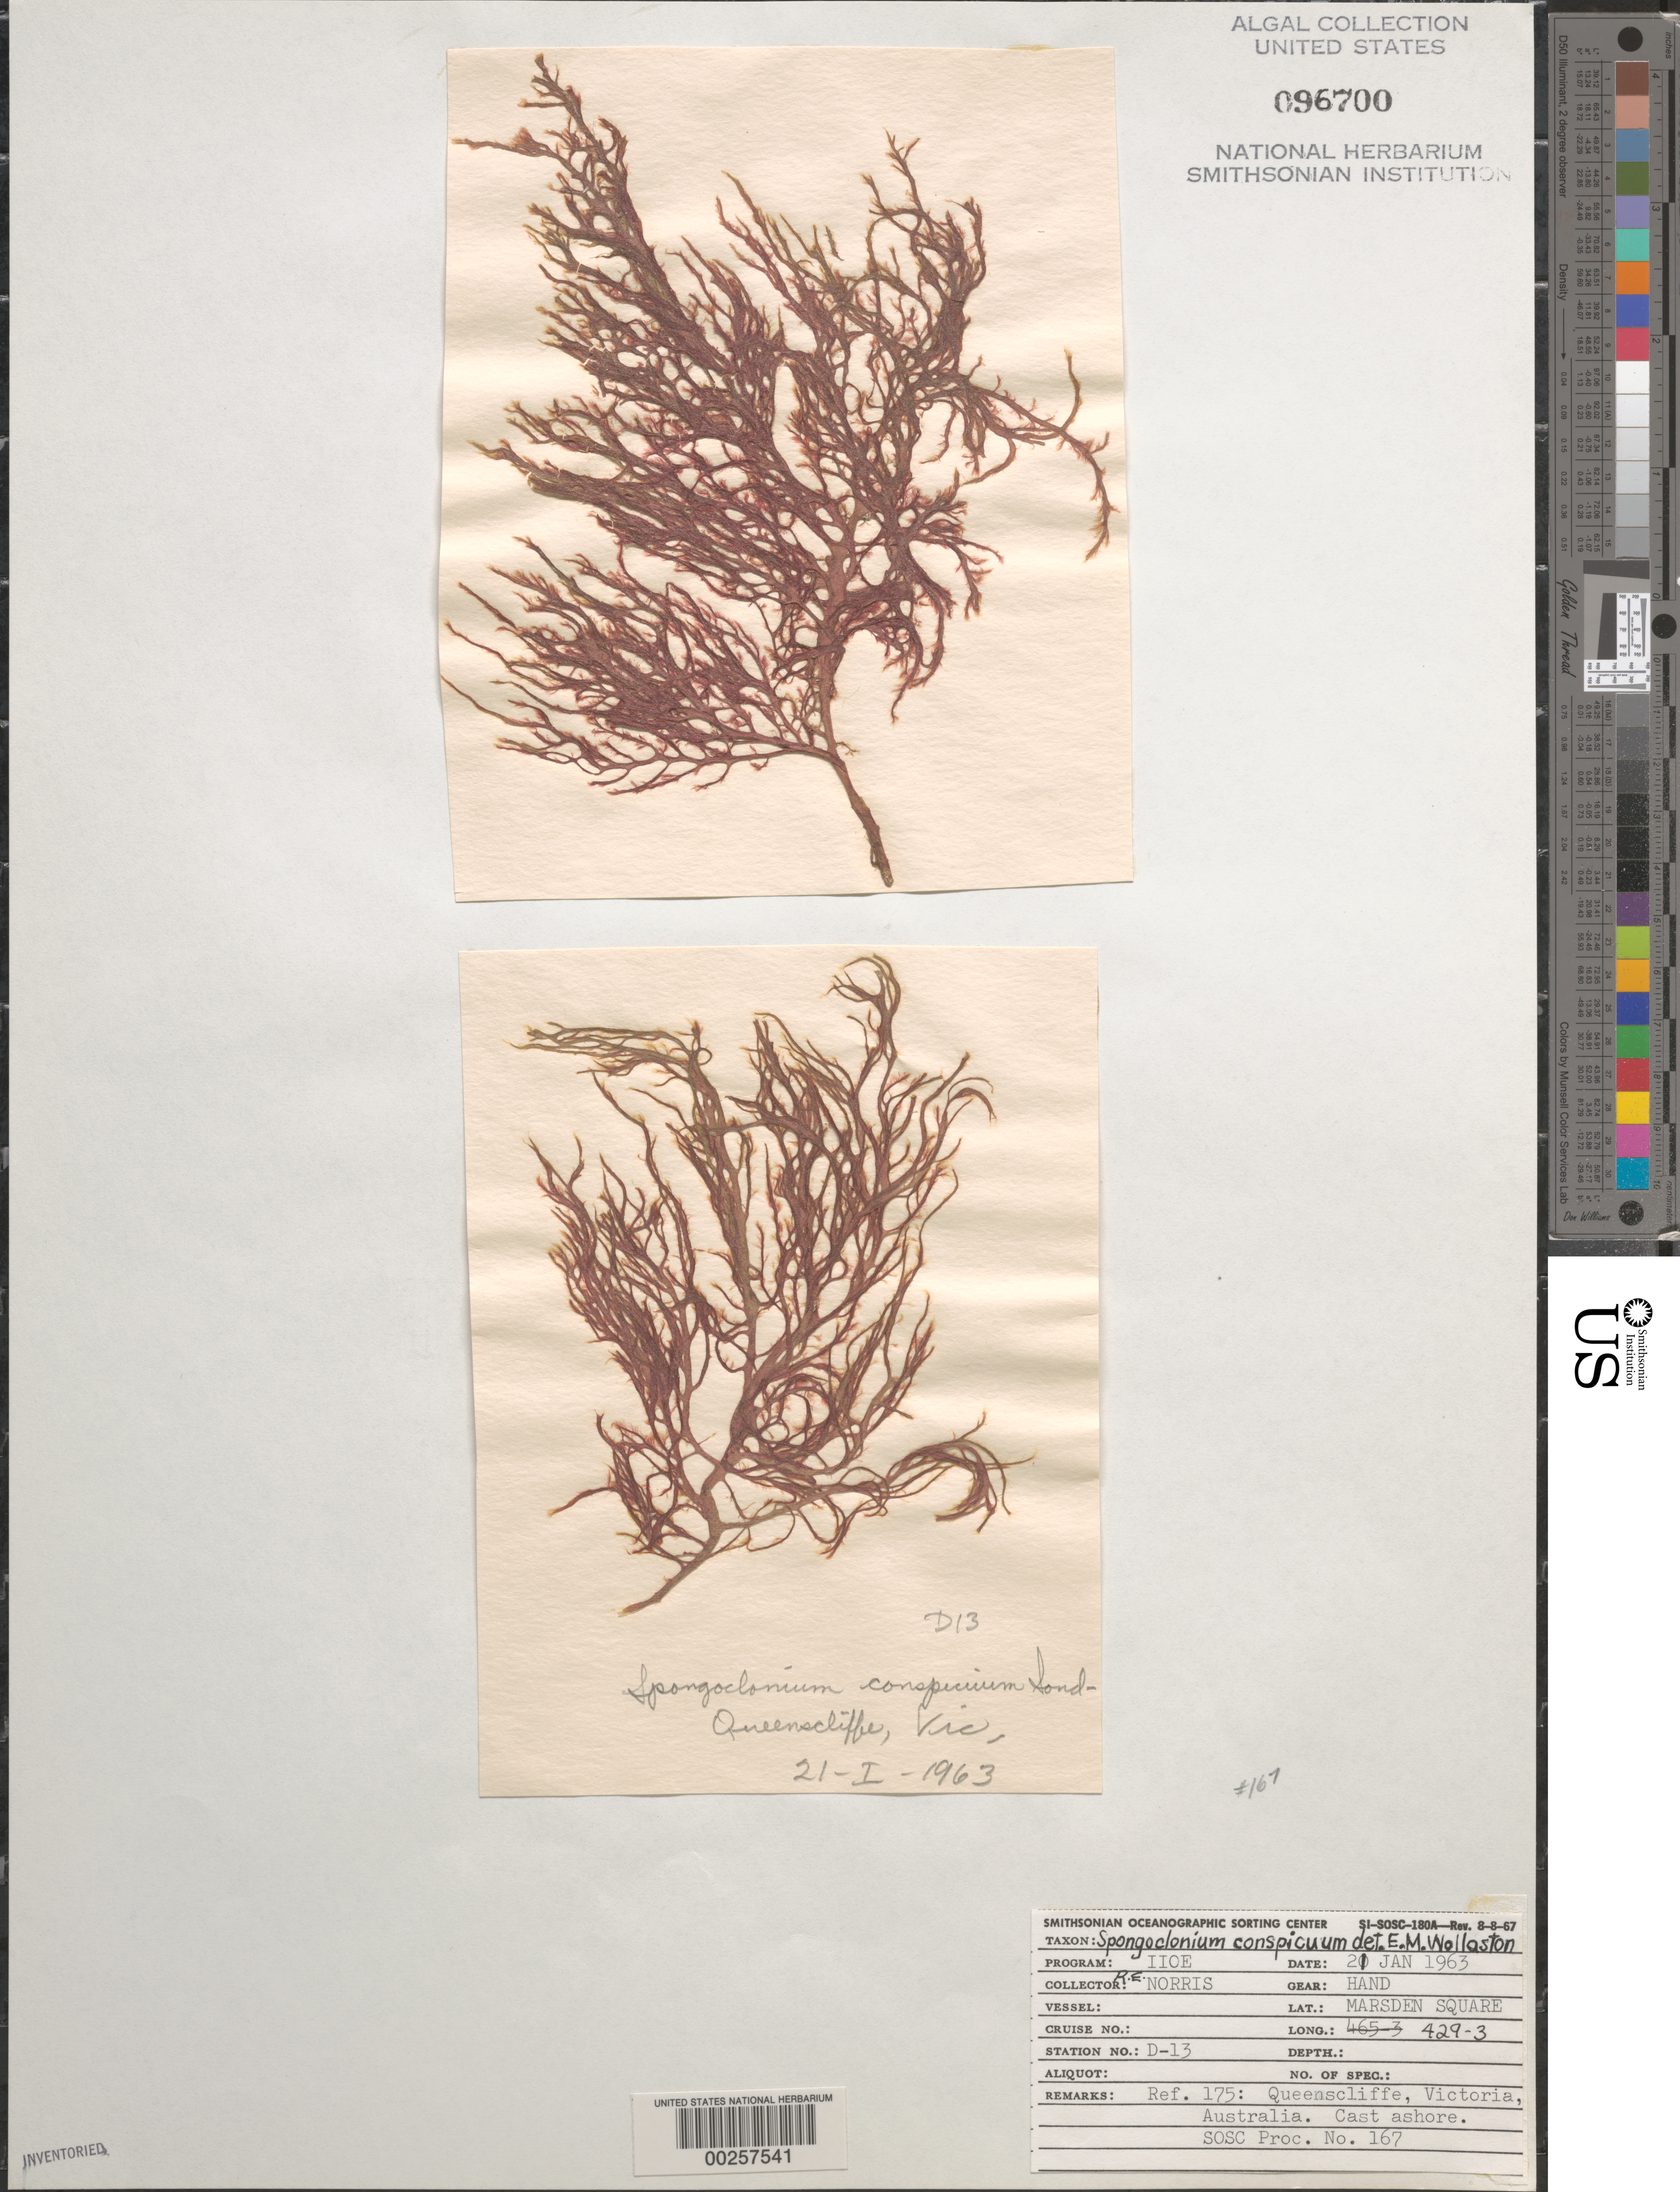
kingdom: Plantae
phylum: Rhodophyta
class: Florideophyceae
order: Ceramiales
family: Wrangeliaceae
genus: Spongoclonium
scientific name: Spongoclonium conspicuum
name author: O.G. Sond.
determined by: Wollaston, E. M.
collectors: R. E. Norris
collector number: Station D-13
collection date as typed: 21 Jan 1963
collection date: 1963-01-21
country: Australia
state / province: Victoria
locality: Queenscliffe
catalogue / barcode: US 96700